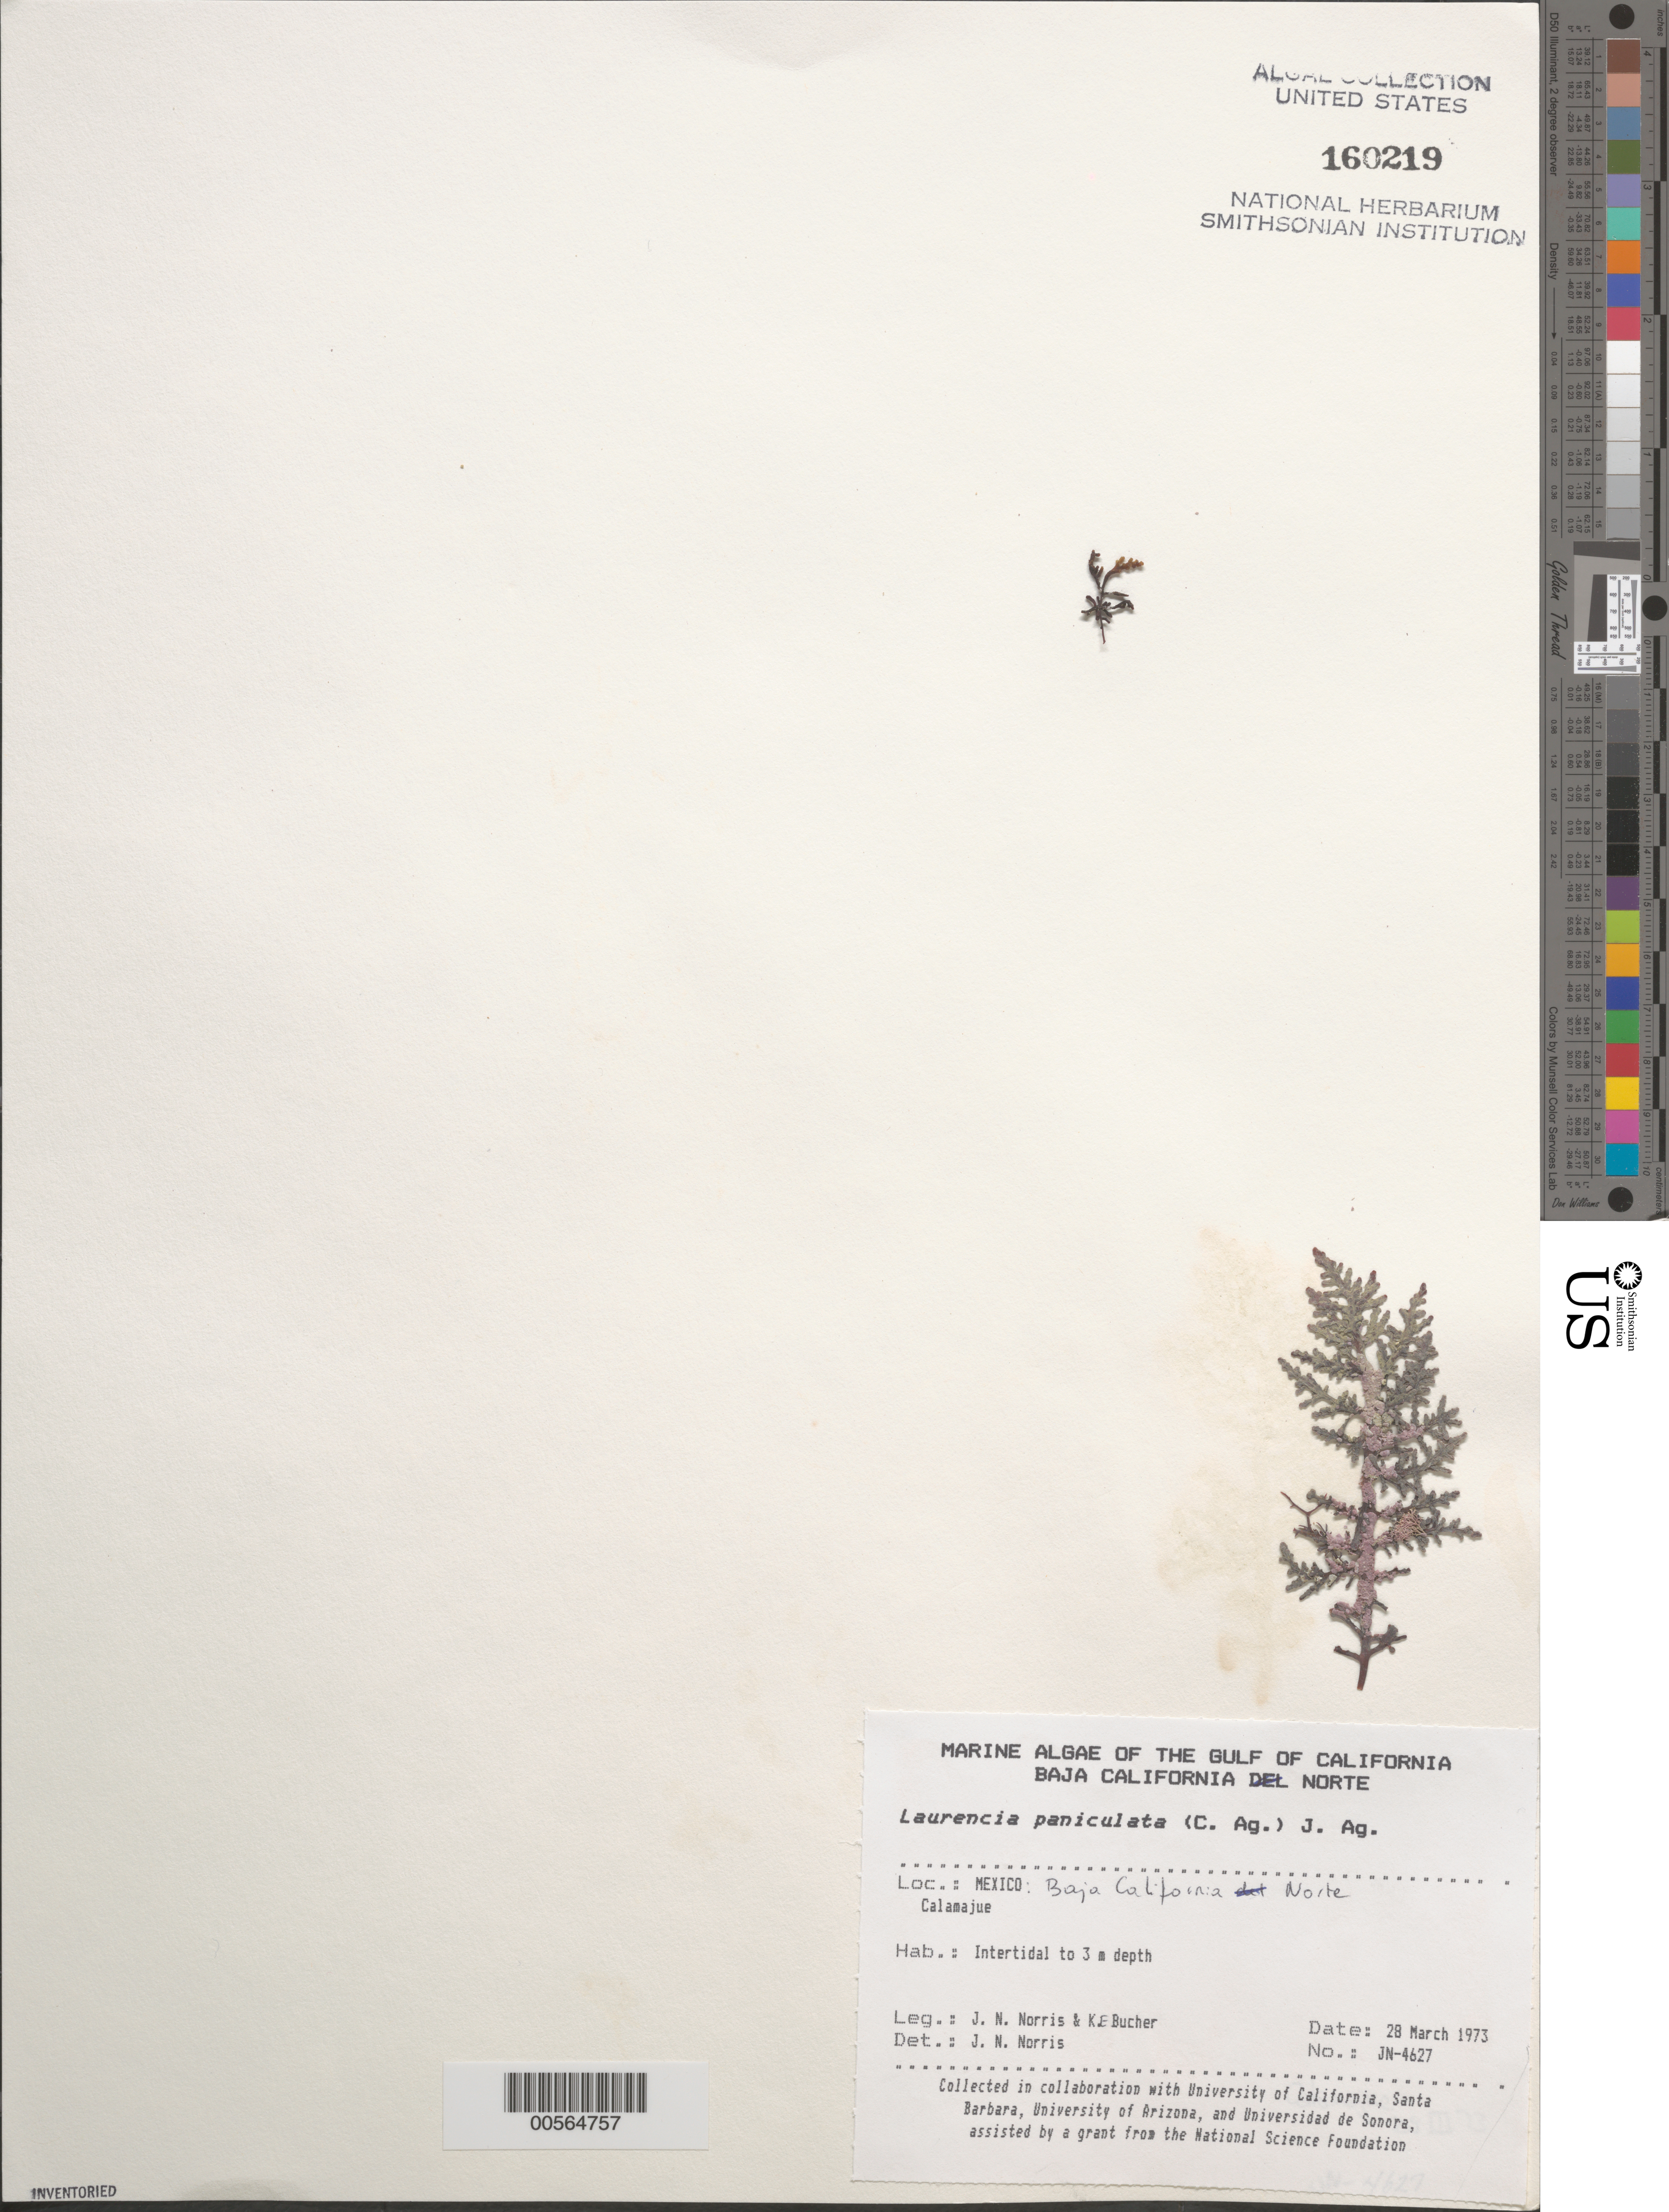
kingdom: Plantae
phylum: Rhodophyta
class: Florideophyceae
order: Ceramiales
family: Rhodomelaceae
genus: Palisada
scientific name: Palisada thuyoides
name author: (Kützing) Cassano et al.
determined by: Algae name updating Project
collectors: J. N. Norris & K. E. Bucher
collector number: JN-4627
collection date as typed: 28 Mar 1973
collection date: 1973-03-28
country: Mexico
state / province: Baja California Norte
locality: Calamajue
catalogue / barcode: US 160219